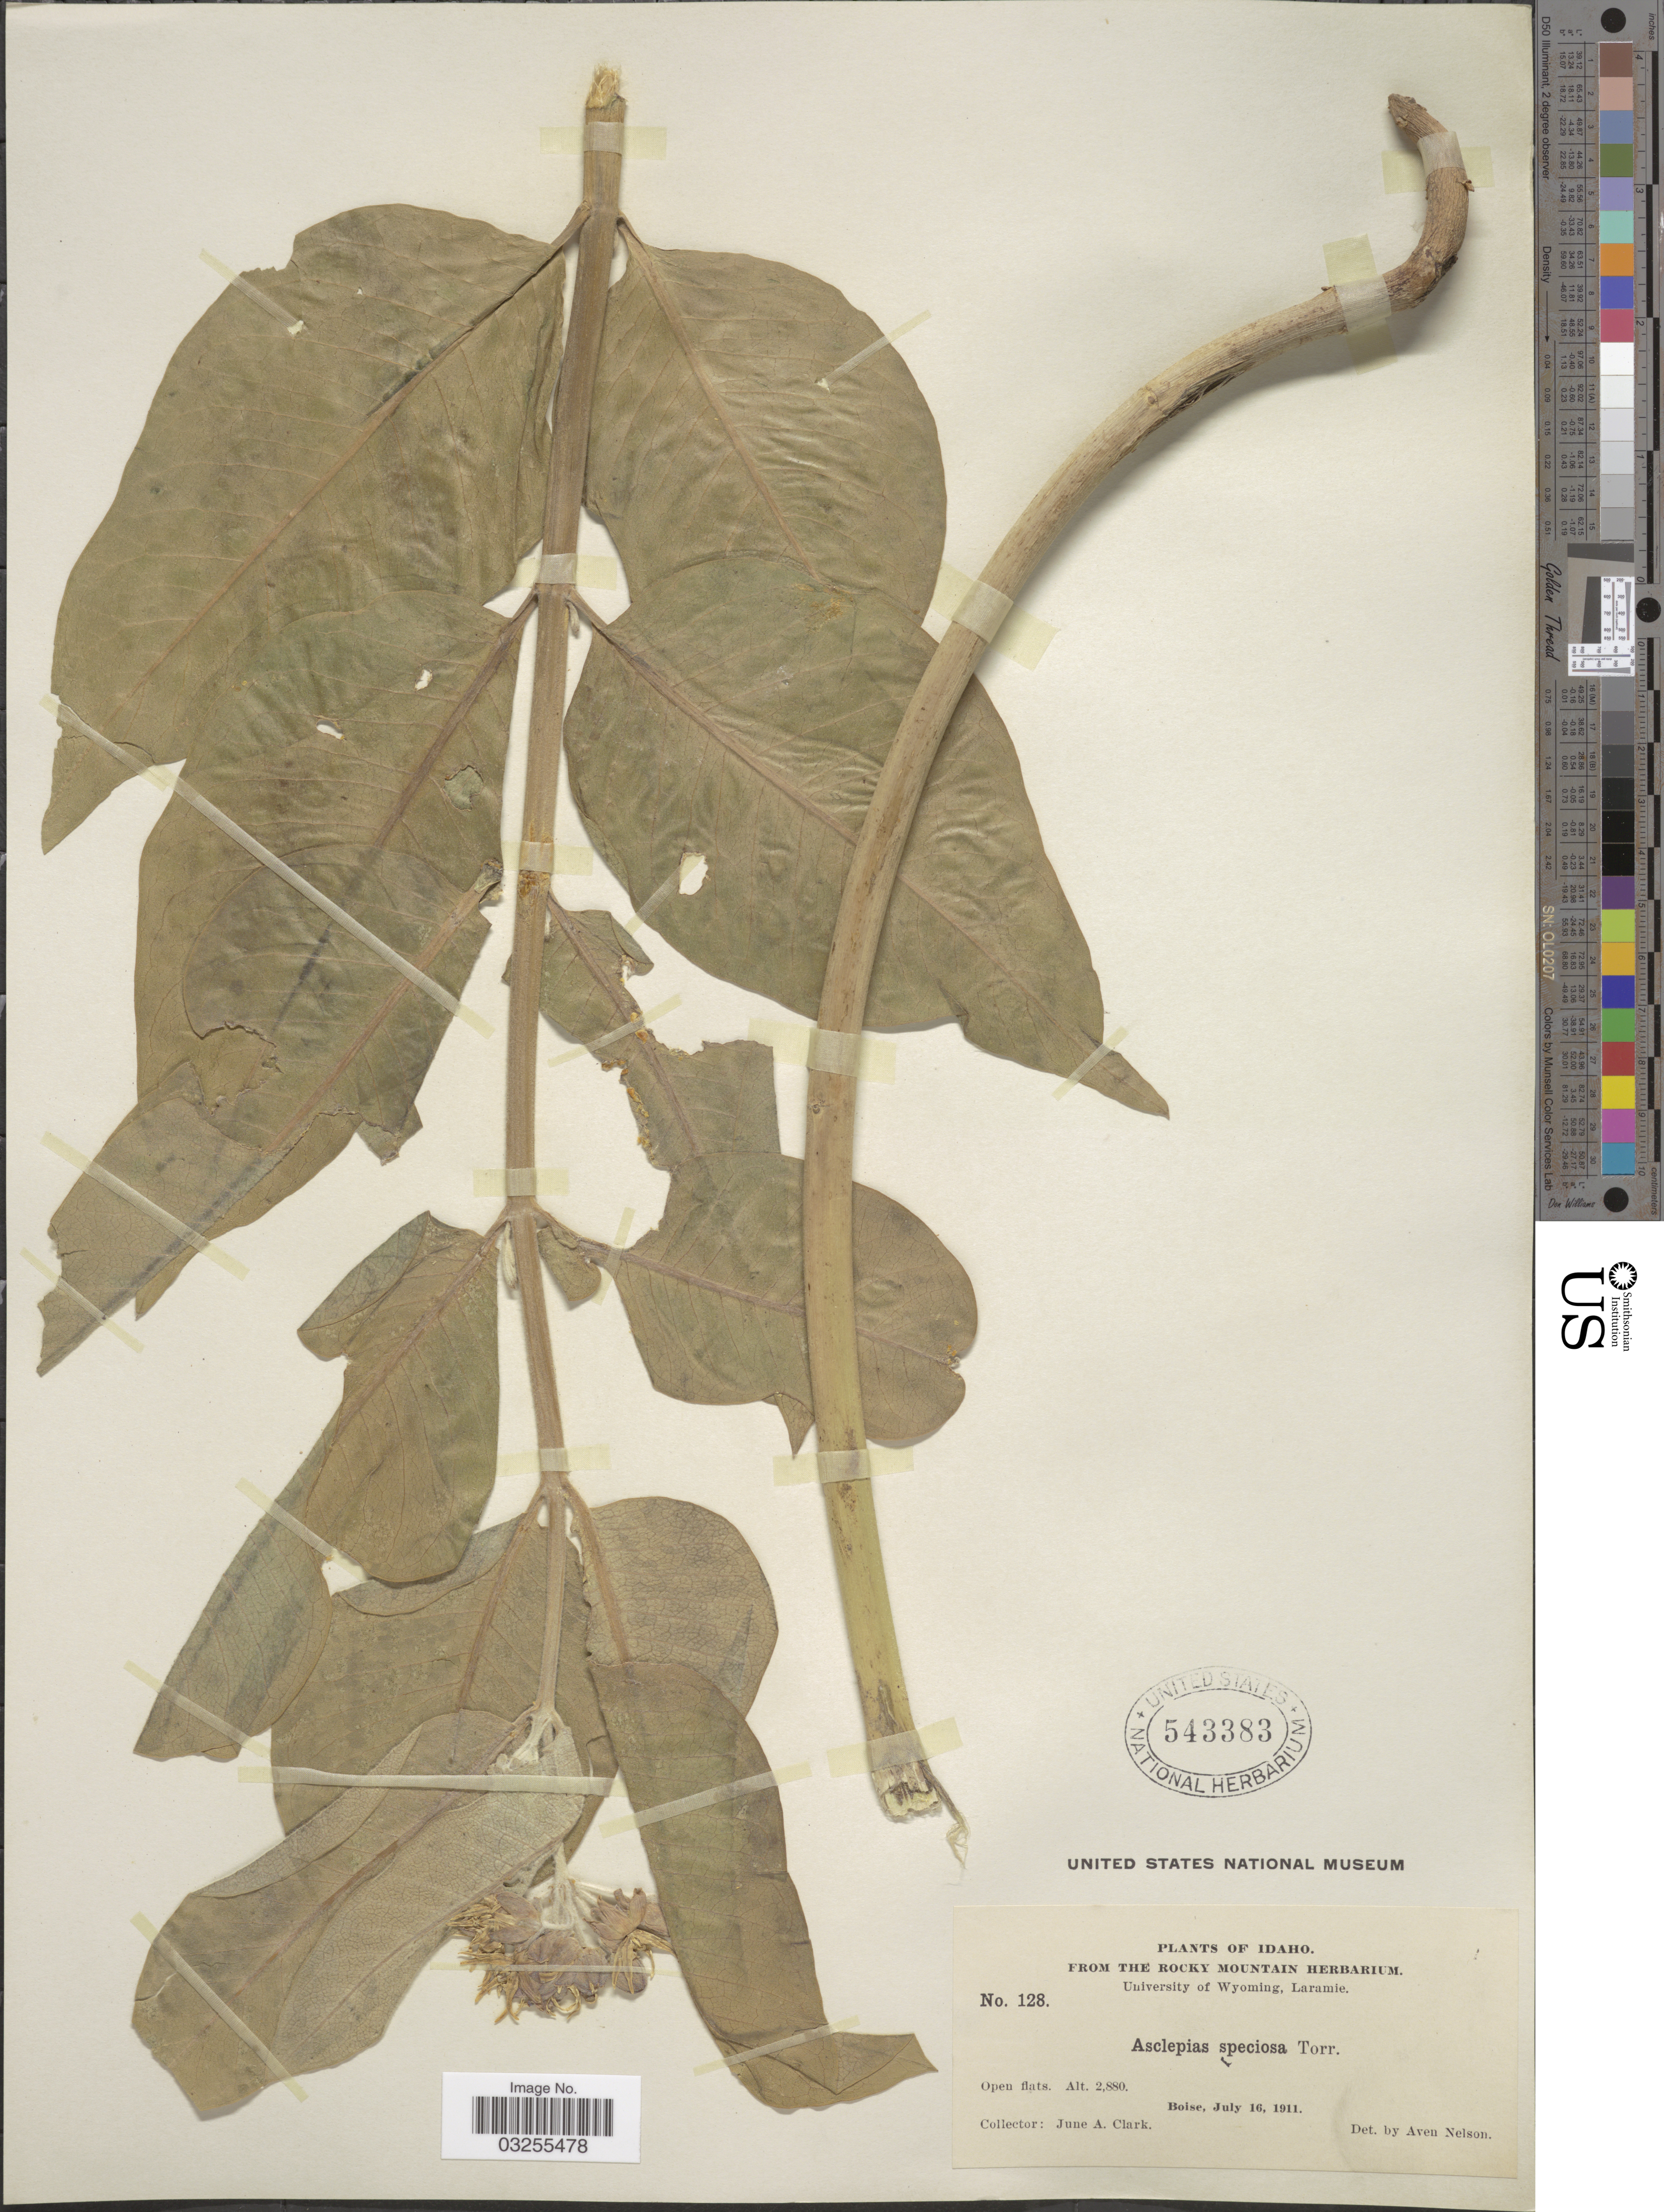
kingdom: Plantae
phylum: Tracheophyta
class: Magnoliopsida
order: Gentianales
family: Apocynaceae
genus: Asclepias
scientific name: Asclepias speciosa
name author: Torr.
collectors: J. A. Clark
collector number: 128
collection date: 1911-07-16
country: United States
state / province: Idaho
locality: Open flats. Boise.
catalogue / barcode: US 543383